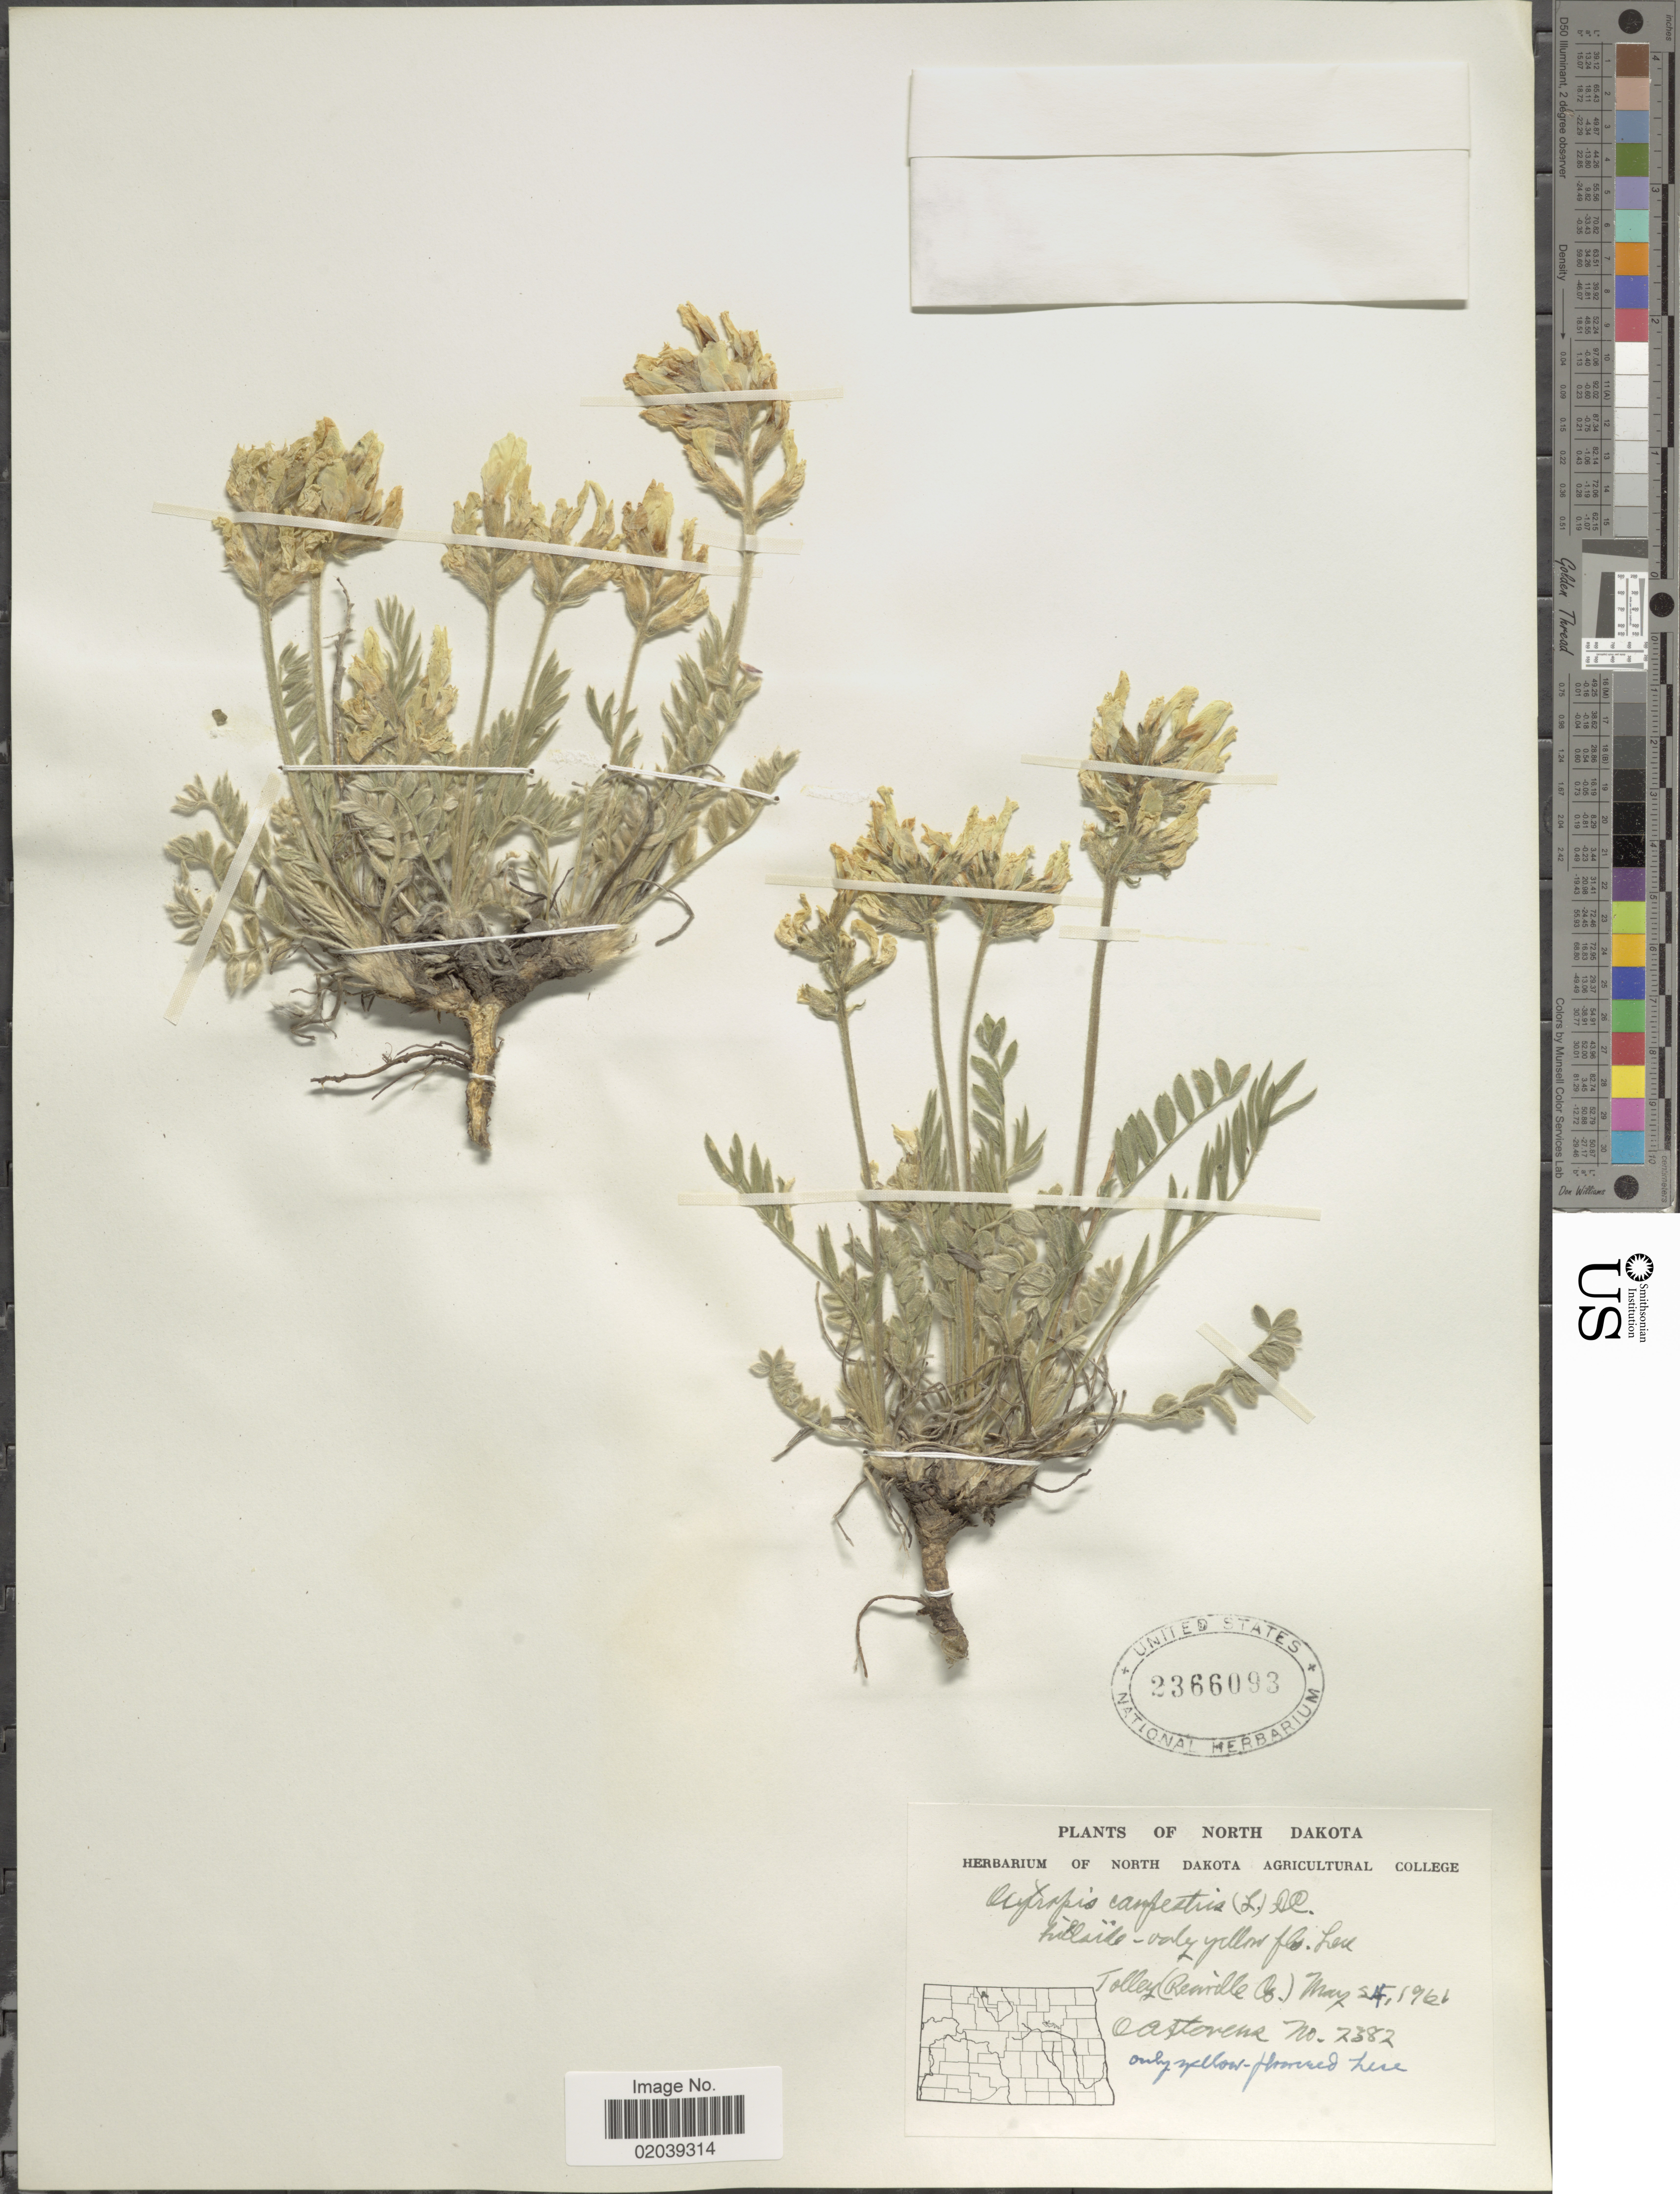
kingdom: Plantae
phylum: Tracheophyta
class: Magnoliopsida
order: Fabales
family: Fabaceae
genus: Oxytropis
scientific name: Oxytropis campestris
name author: (L.) DC.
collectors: O. A. Stevens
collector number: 2382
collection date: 1961-05-24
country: United States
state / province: North Dakota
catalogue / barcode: US 2366093